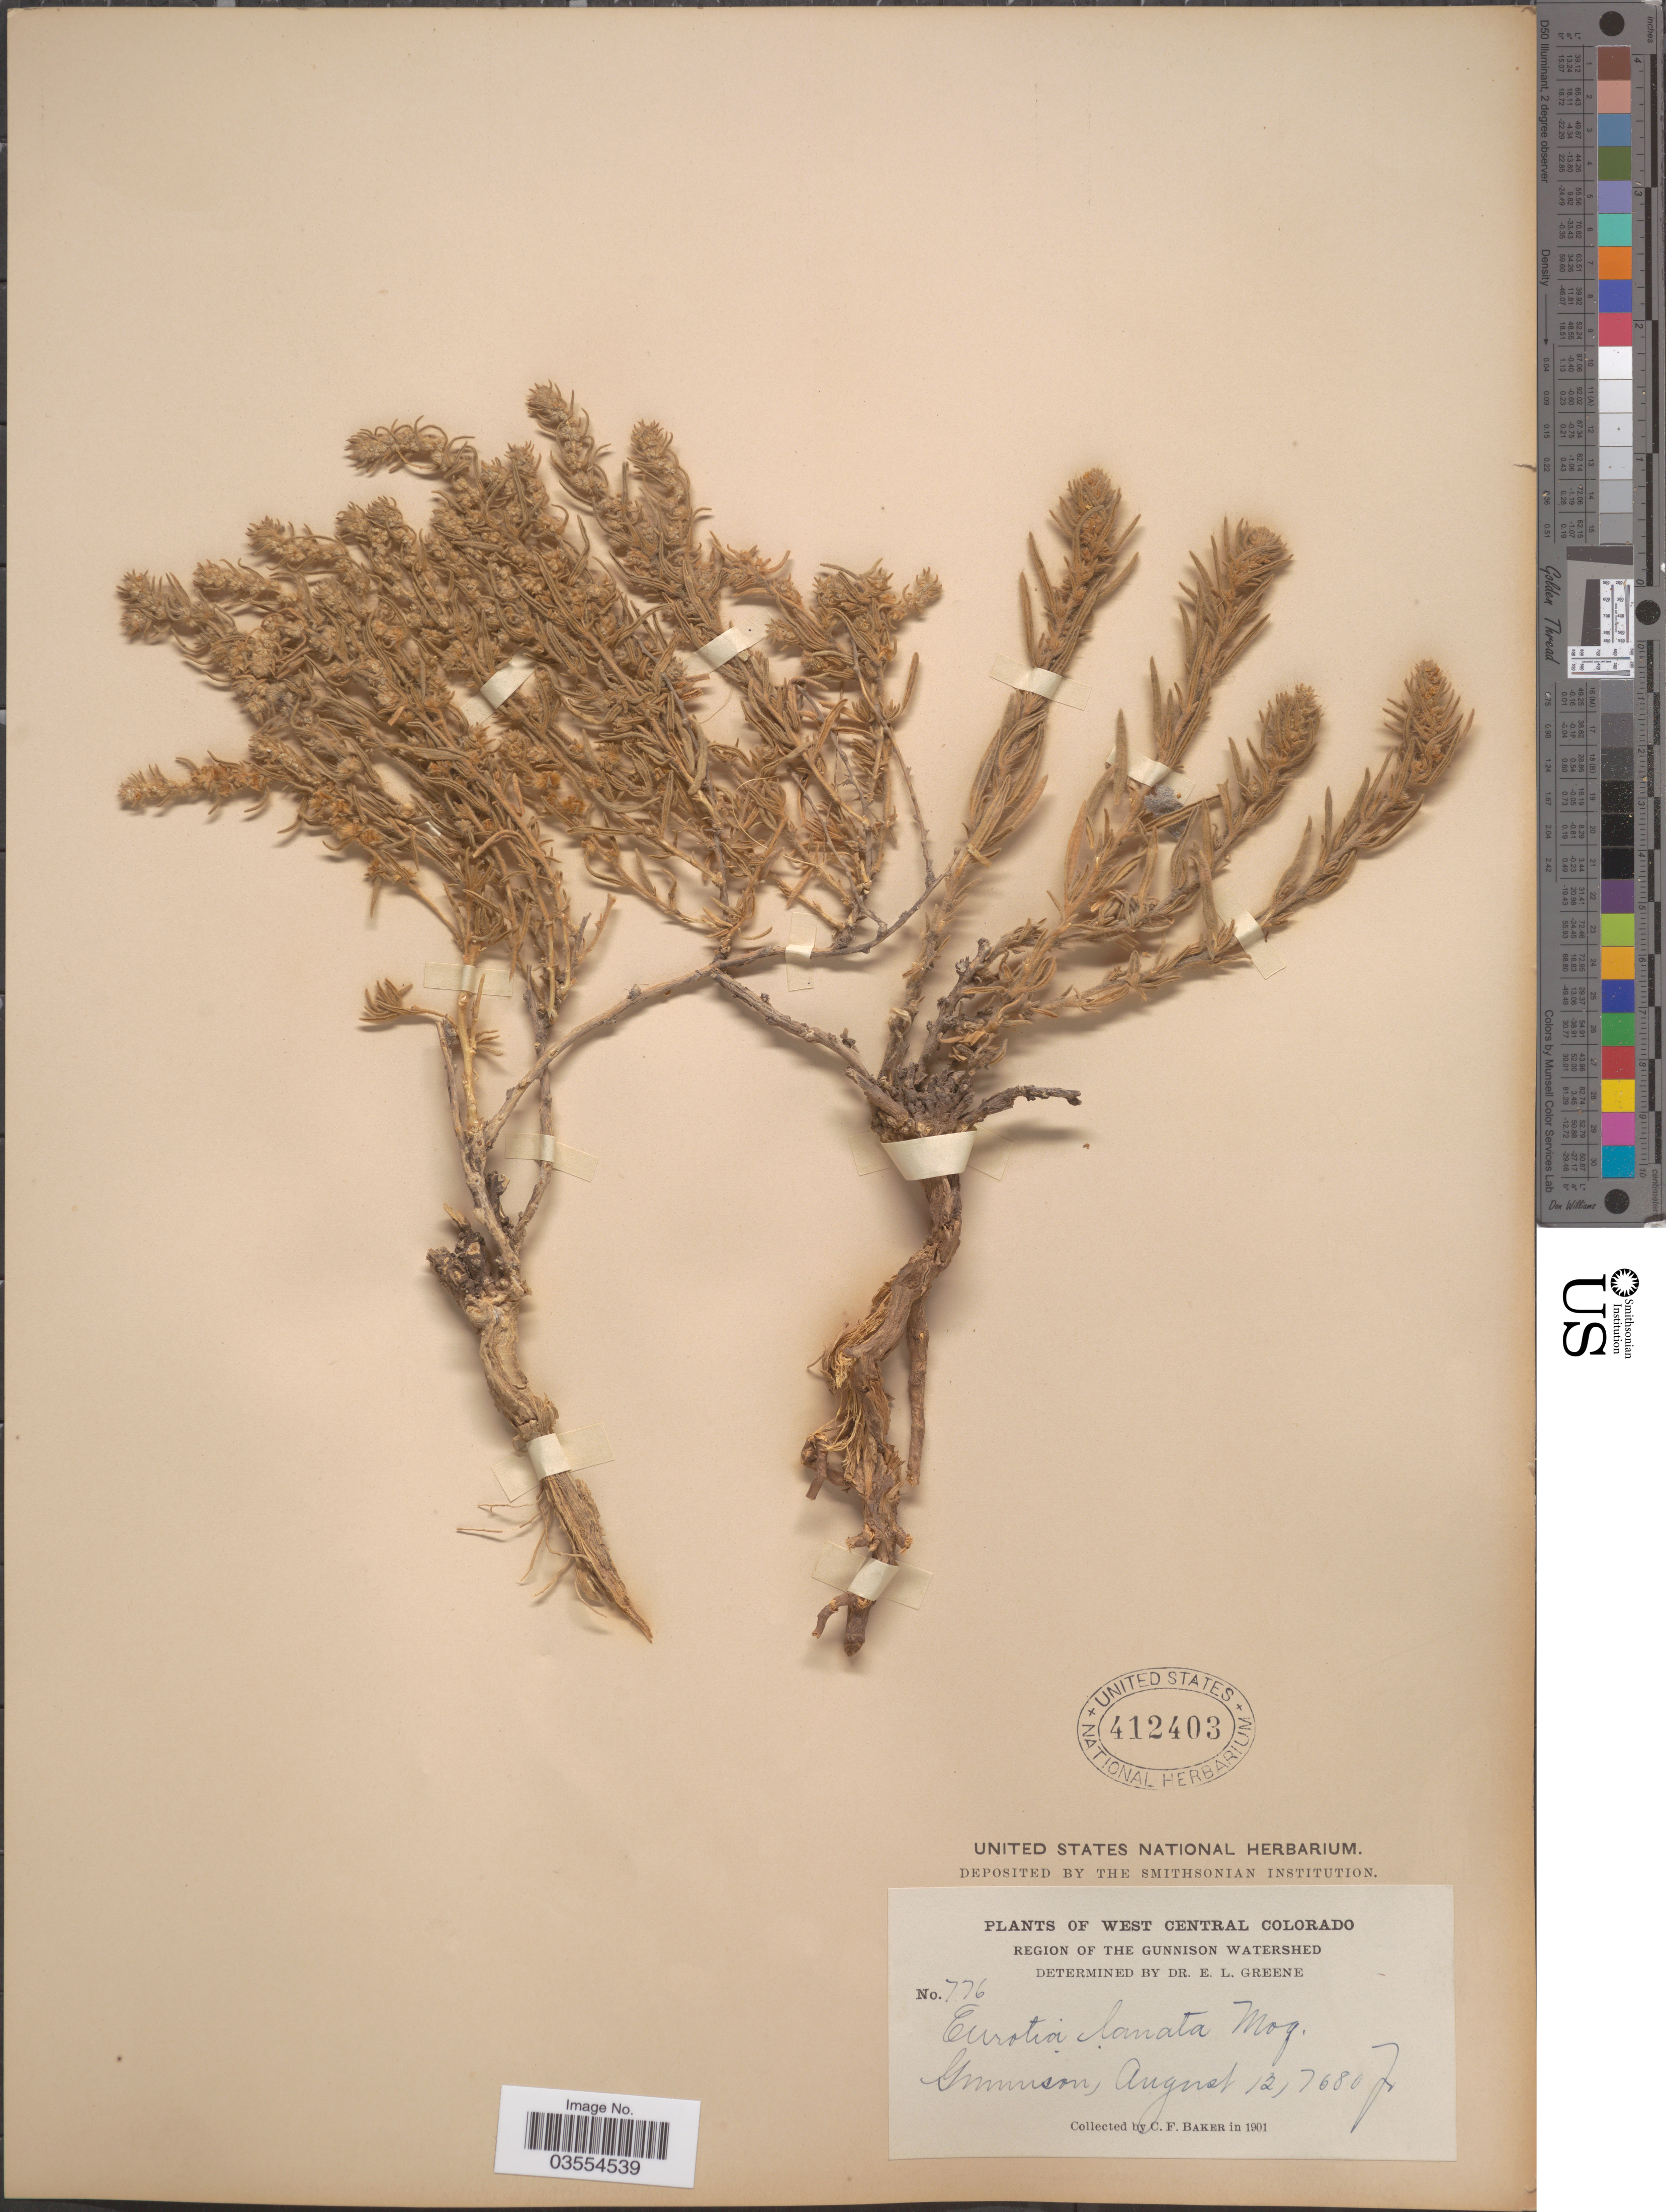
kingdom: Plantae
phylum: Tracheophyta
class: Magnoliopsida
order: Caryophyllales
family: Amaranthaceae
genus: Krascheninnikovia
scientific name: Krascheninnikovia lanata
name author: (Pursh) A. Meeuse & A.Smit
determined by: U.S. National Herbarium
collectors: C. F. Baker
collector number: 776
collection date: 1901-08-12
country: United States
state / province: Colorado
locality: West Central Colorado. Region of the Gunnison Watershed. Gunnison.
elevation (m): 2341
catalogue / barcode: US 412403